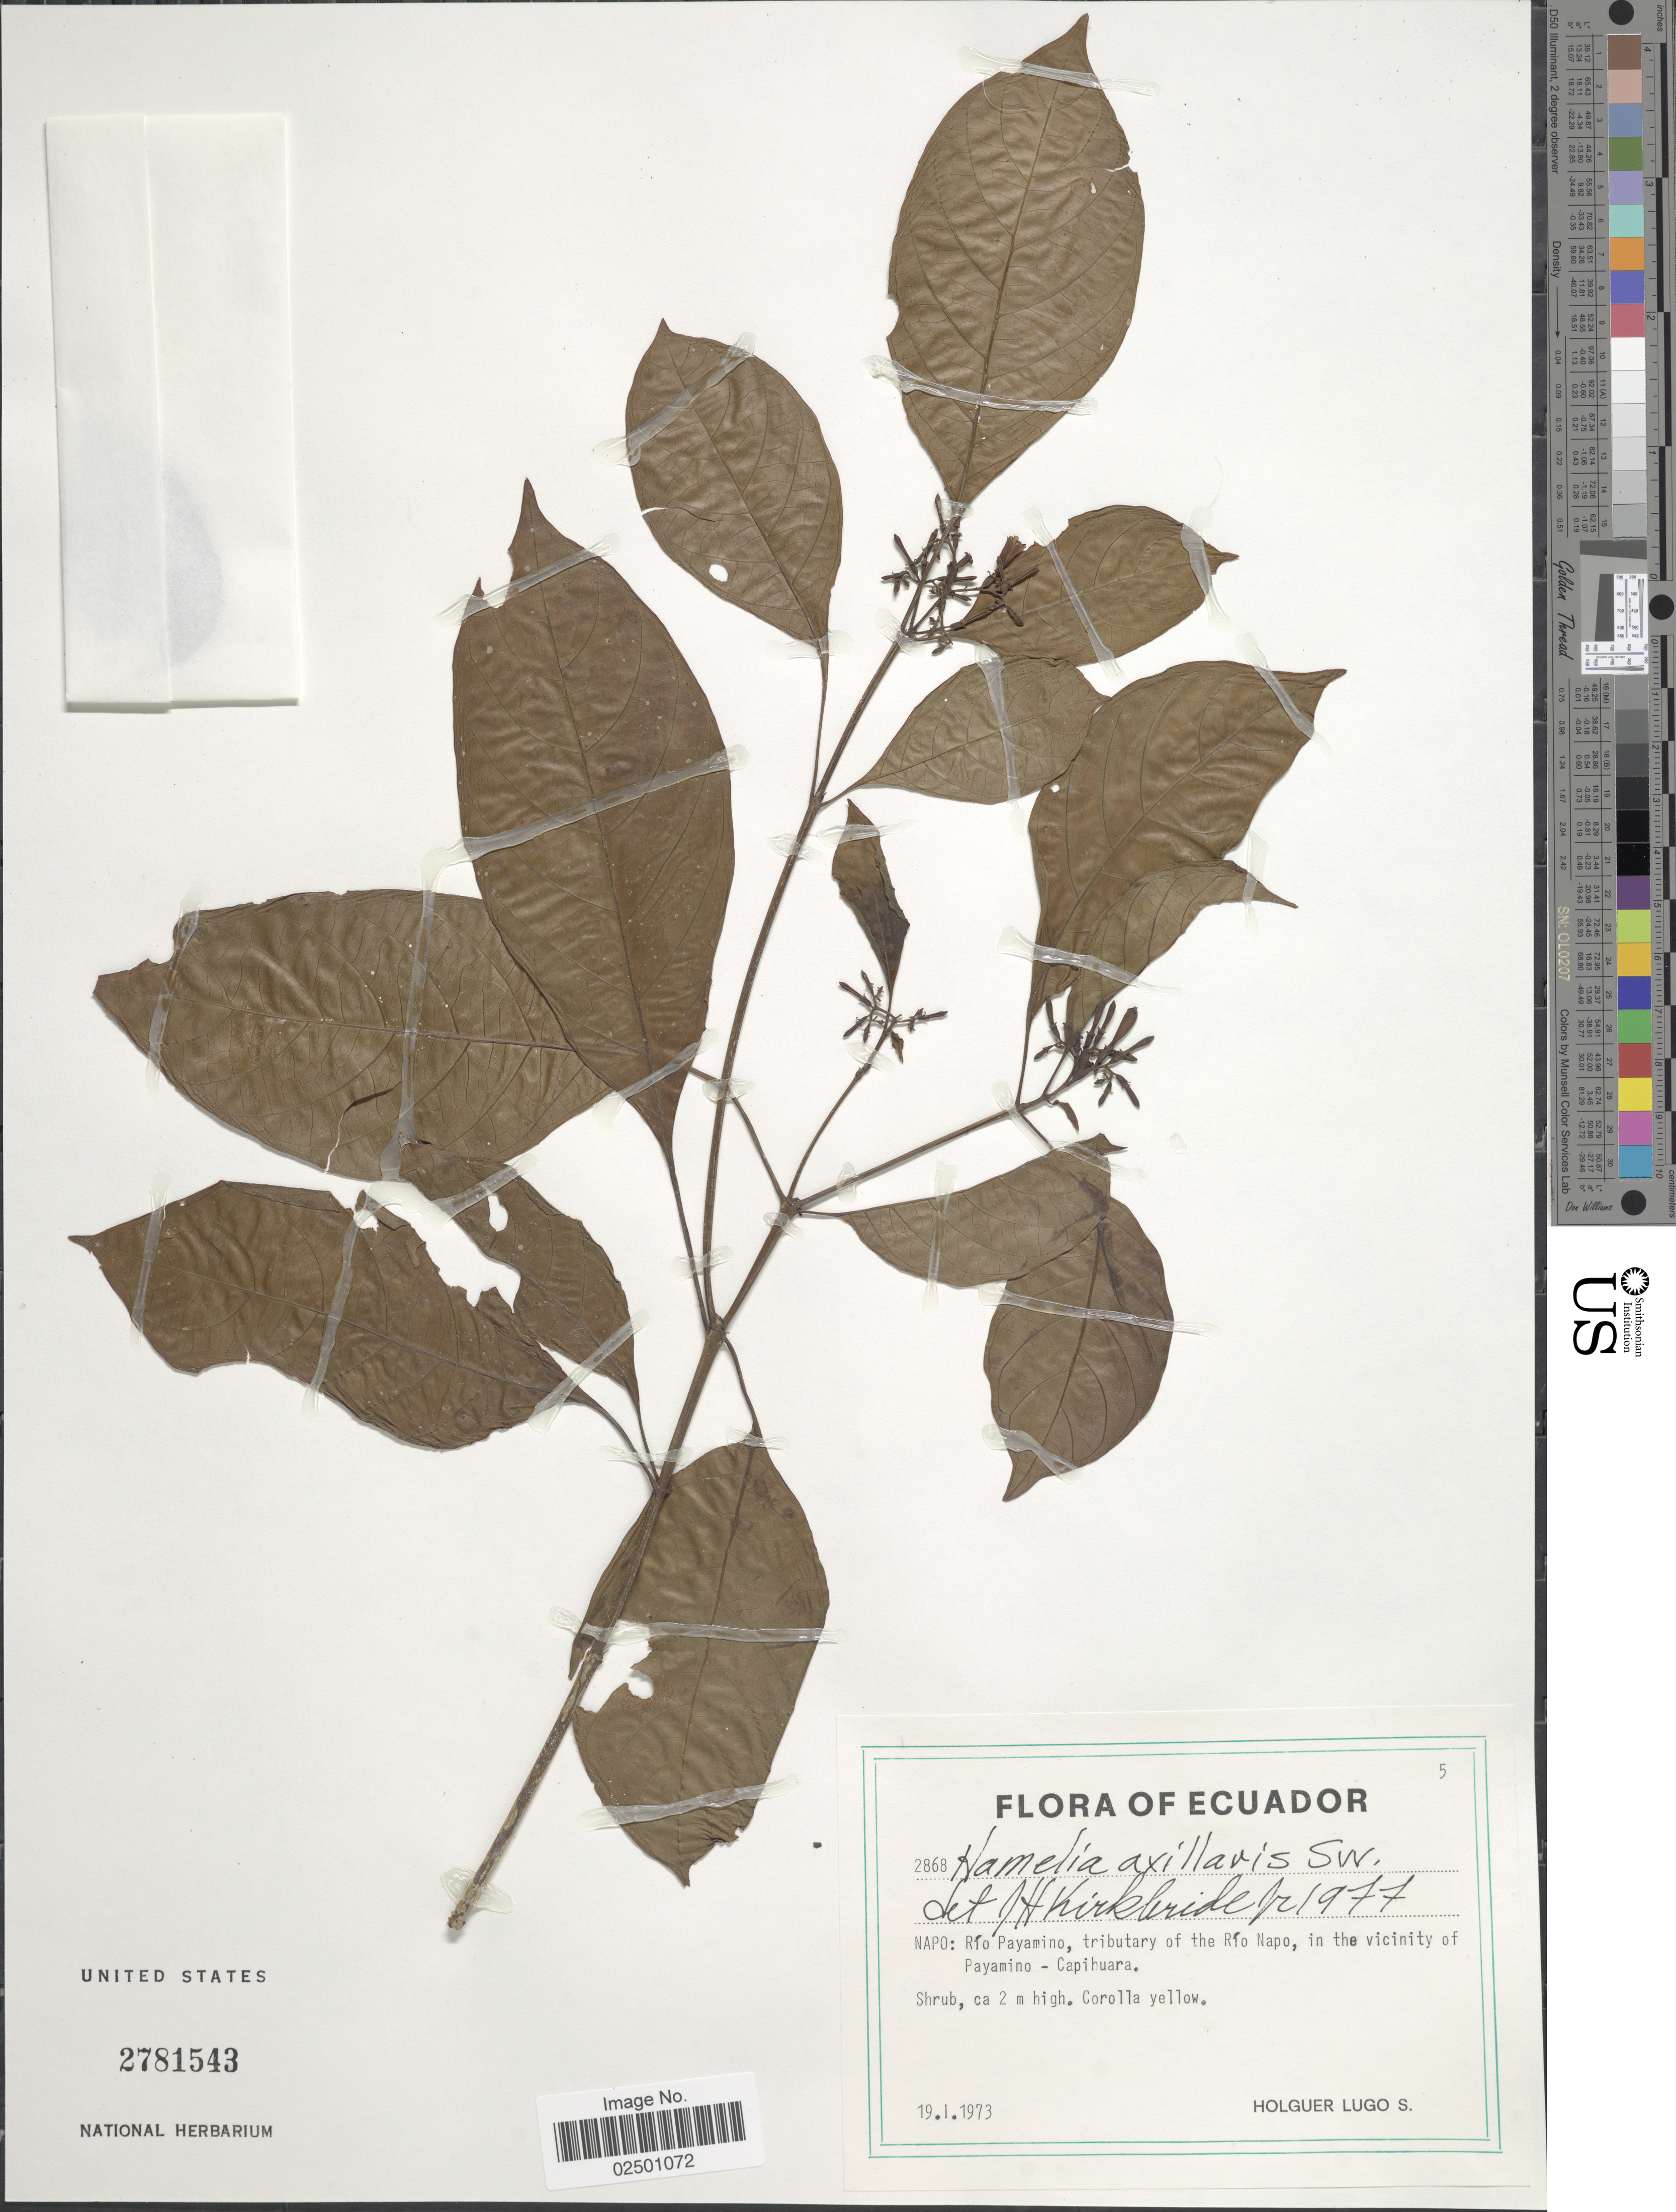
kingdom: Plantae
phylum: Tracheophyta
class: Magnoliopsida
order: Gentianales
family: Rubiaceae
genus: Hamelia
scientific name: Hamelia axillaris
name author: Sw.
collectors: H. Lugo S.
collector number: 2868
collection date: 1973-01-19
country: Ecuador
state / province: Napo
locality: Napo: Rio Payamino, tributary of the Rio Napo, in the vicinity of Payamino - Capihuara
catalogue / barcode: US 2781543